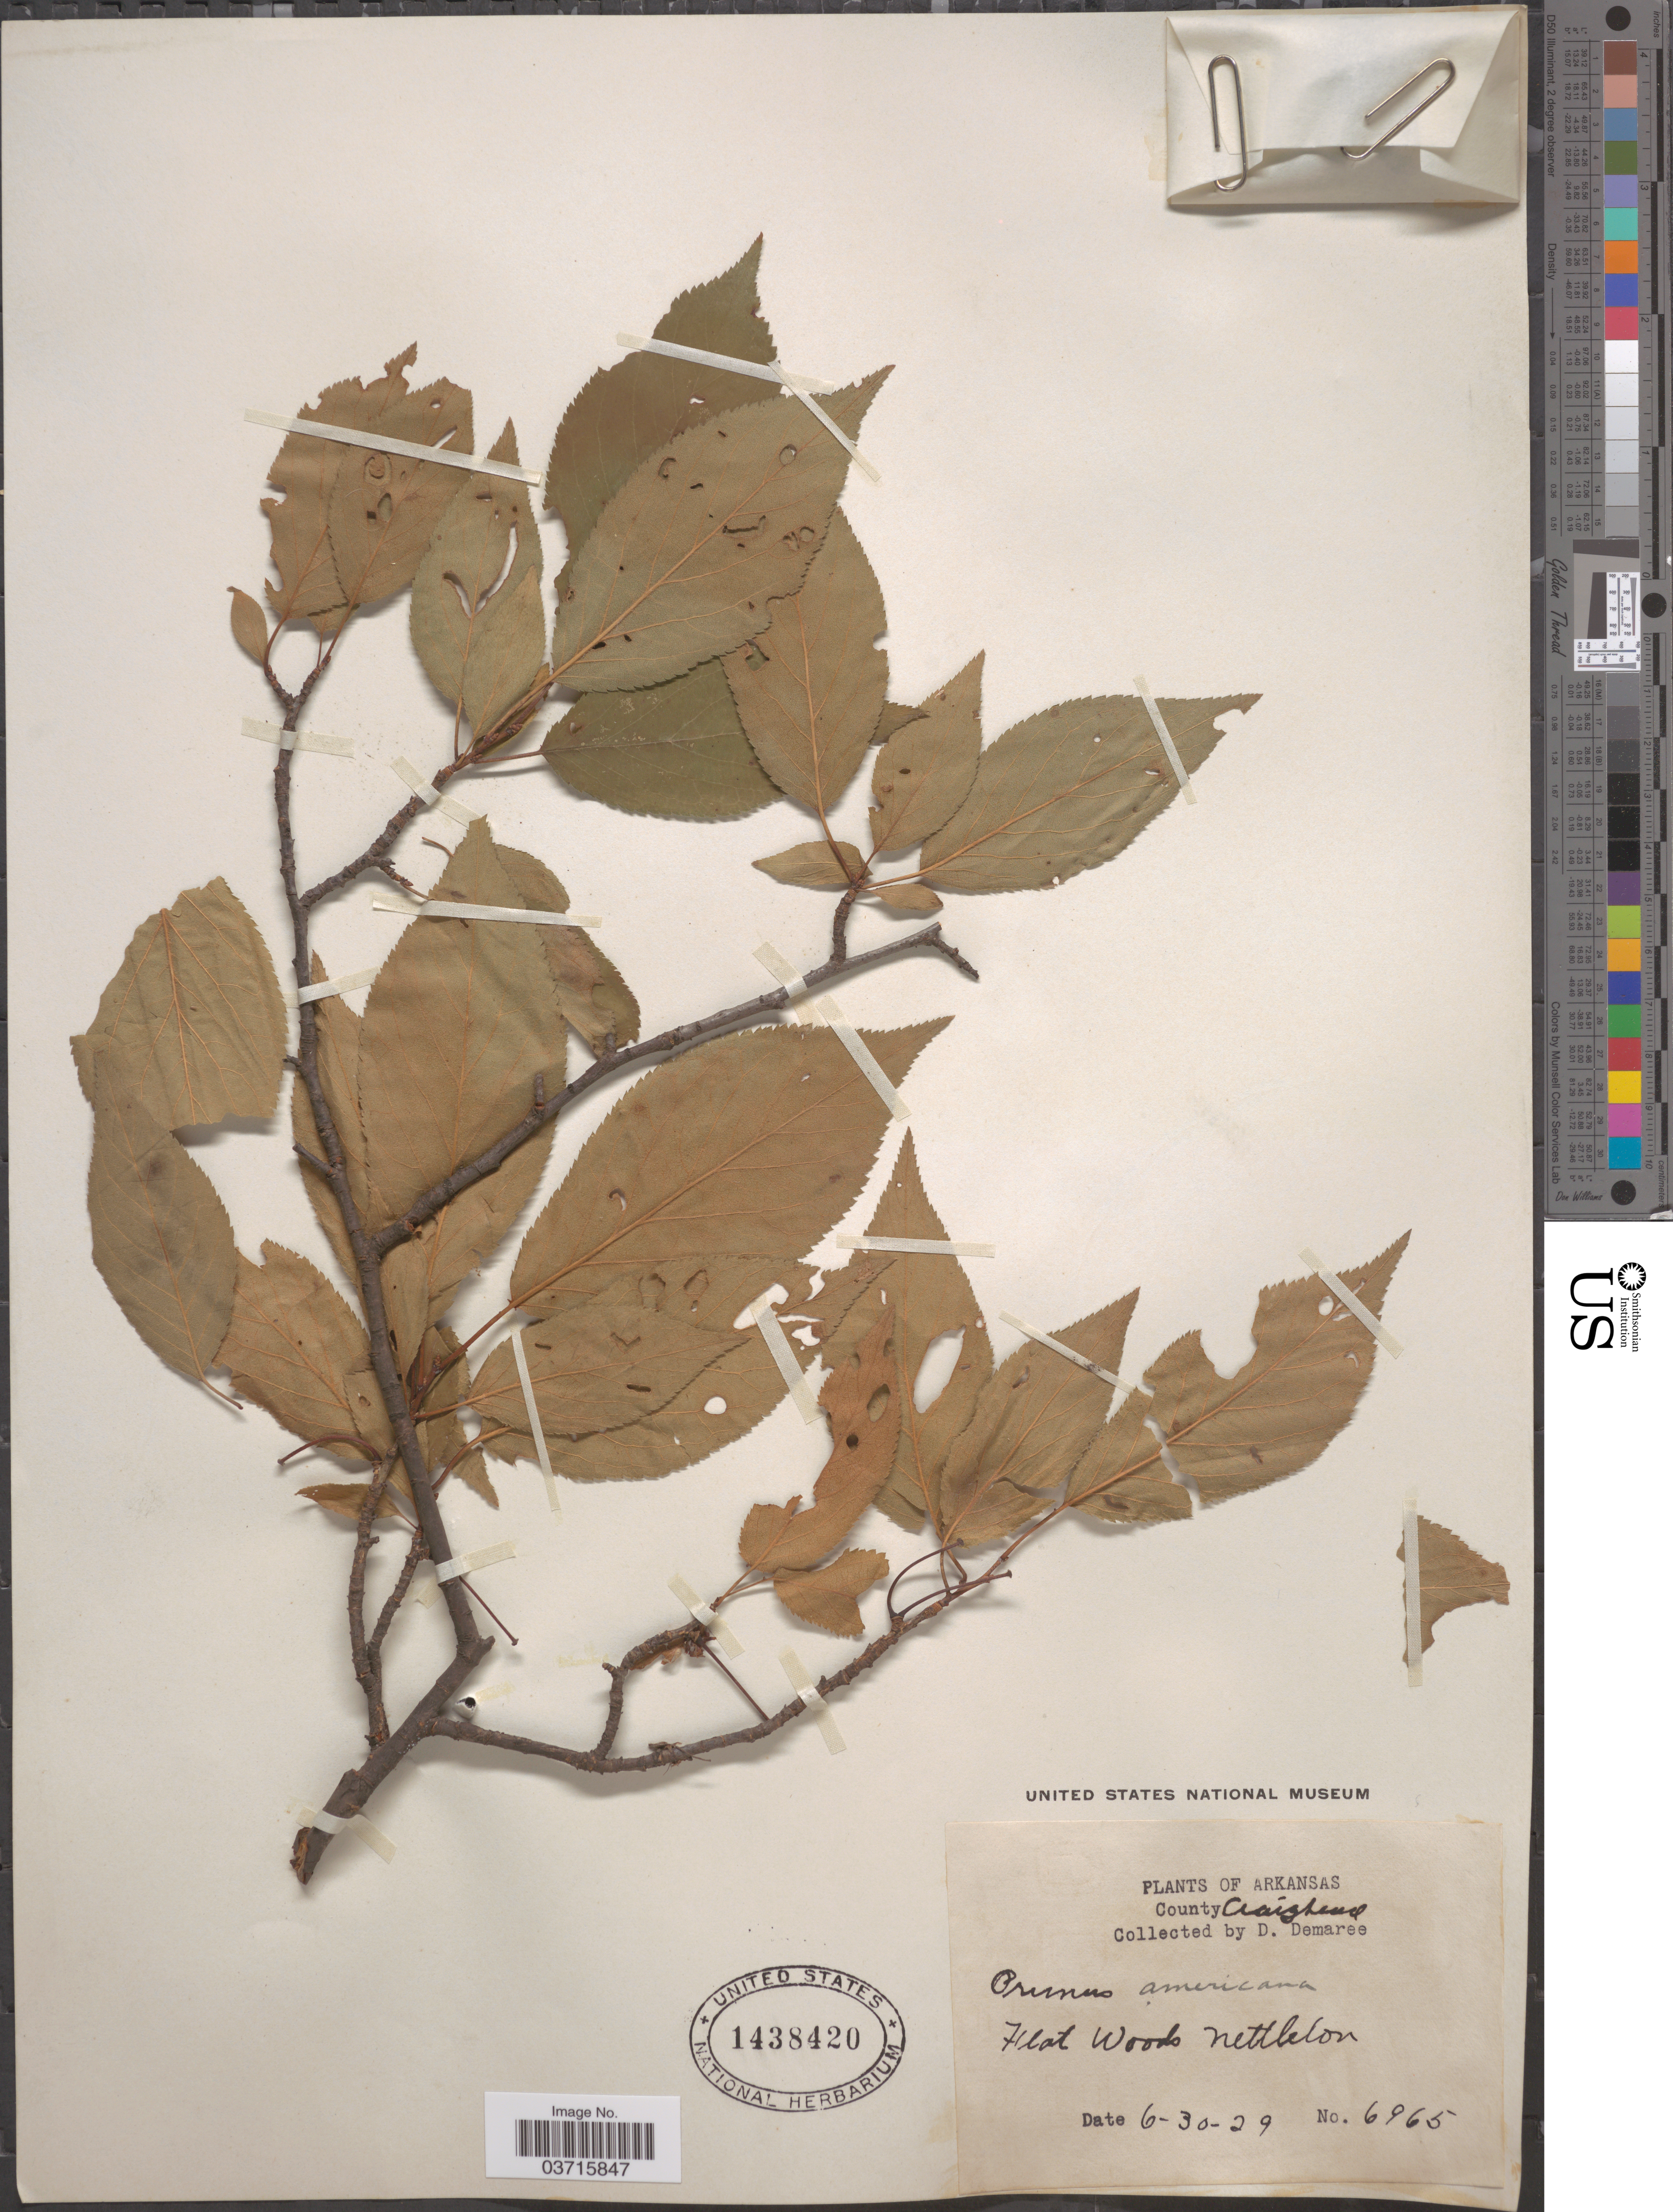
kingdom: Plantae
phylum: Tracheophyta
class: Magnoliopsida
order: Rosales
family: Rosaceae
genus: Prunus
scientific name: Prunus lanata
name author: (Sudw.) Mack. & Bush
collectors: D. Demaree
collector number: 6965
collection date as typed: Transcribed d/m/y: 30/6/29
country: United States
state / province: Arkansas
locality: County Craighead. Flat Woods Nettlelon.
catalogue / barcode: US 1438420